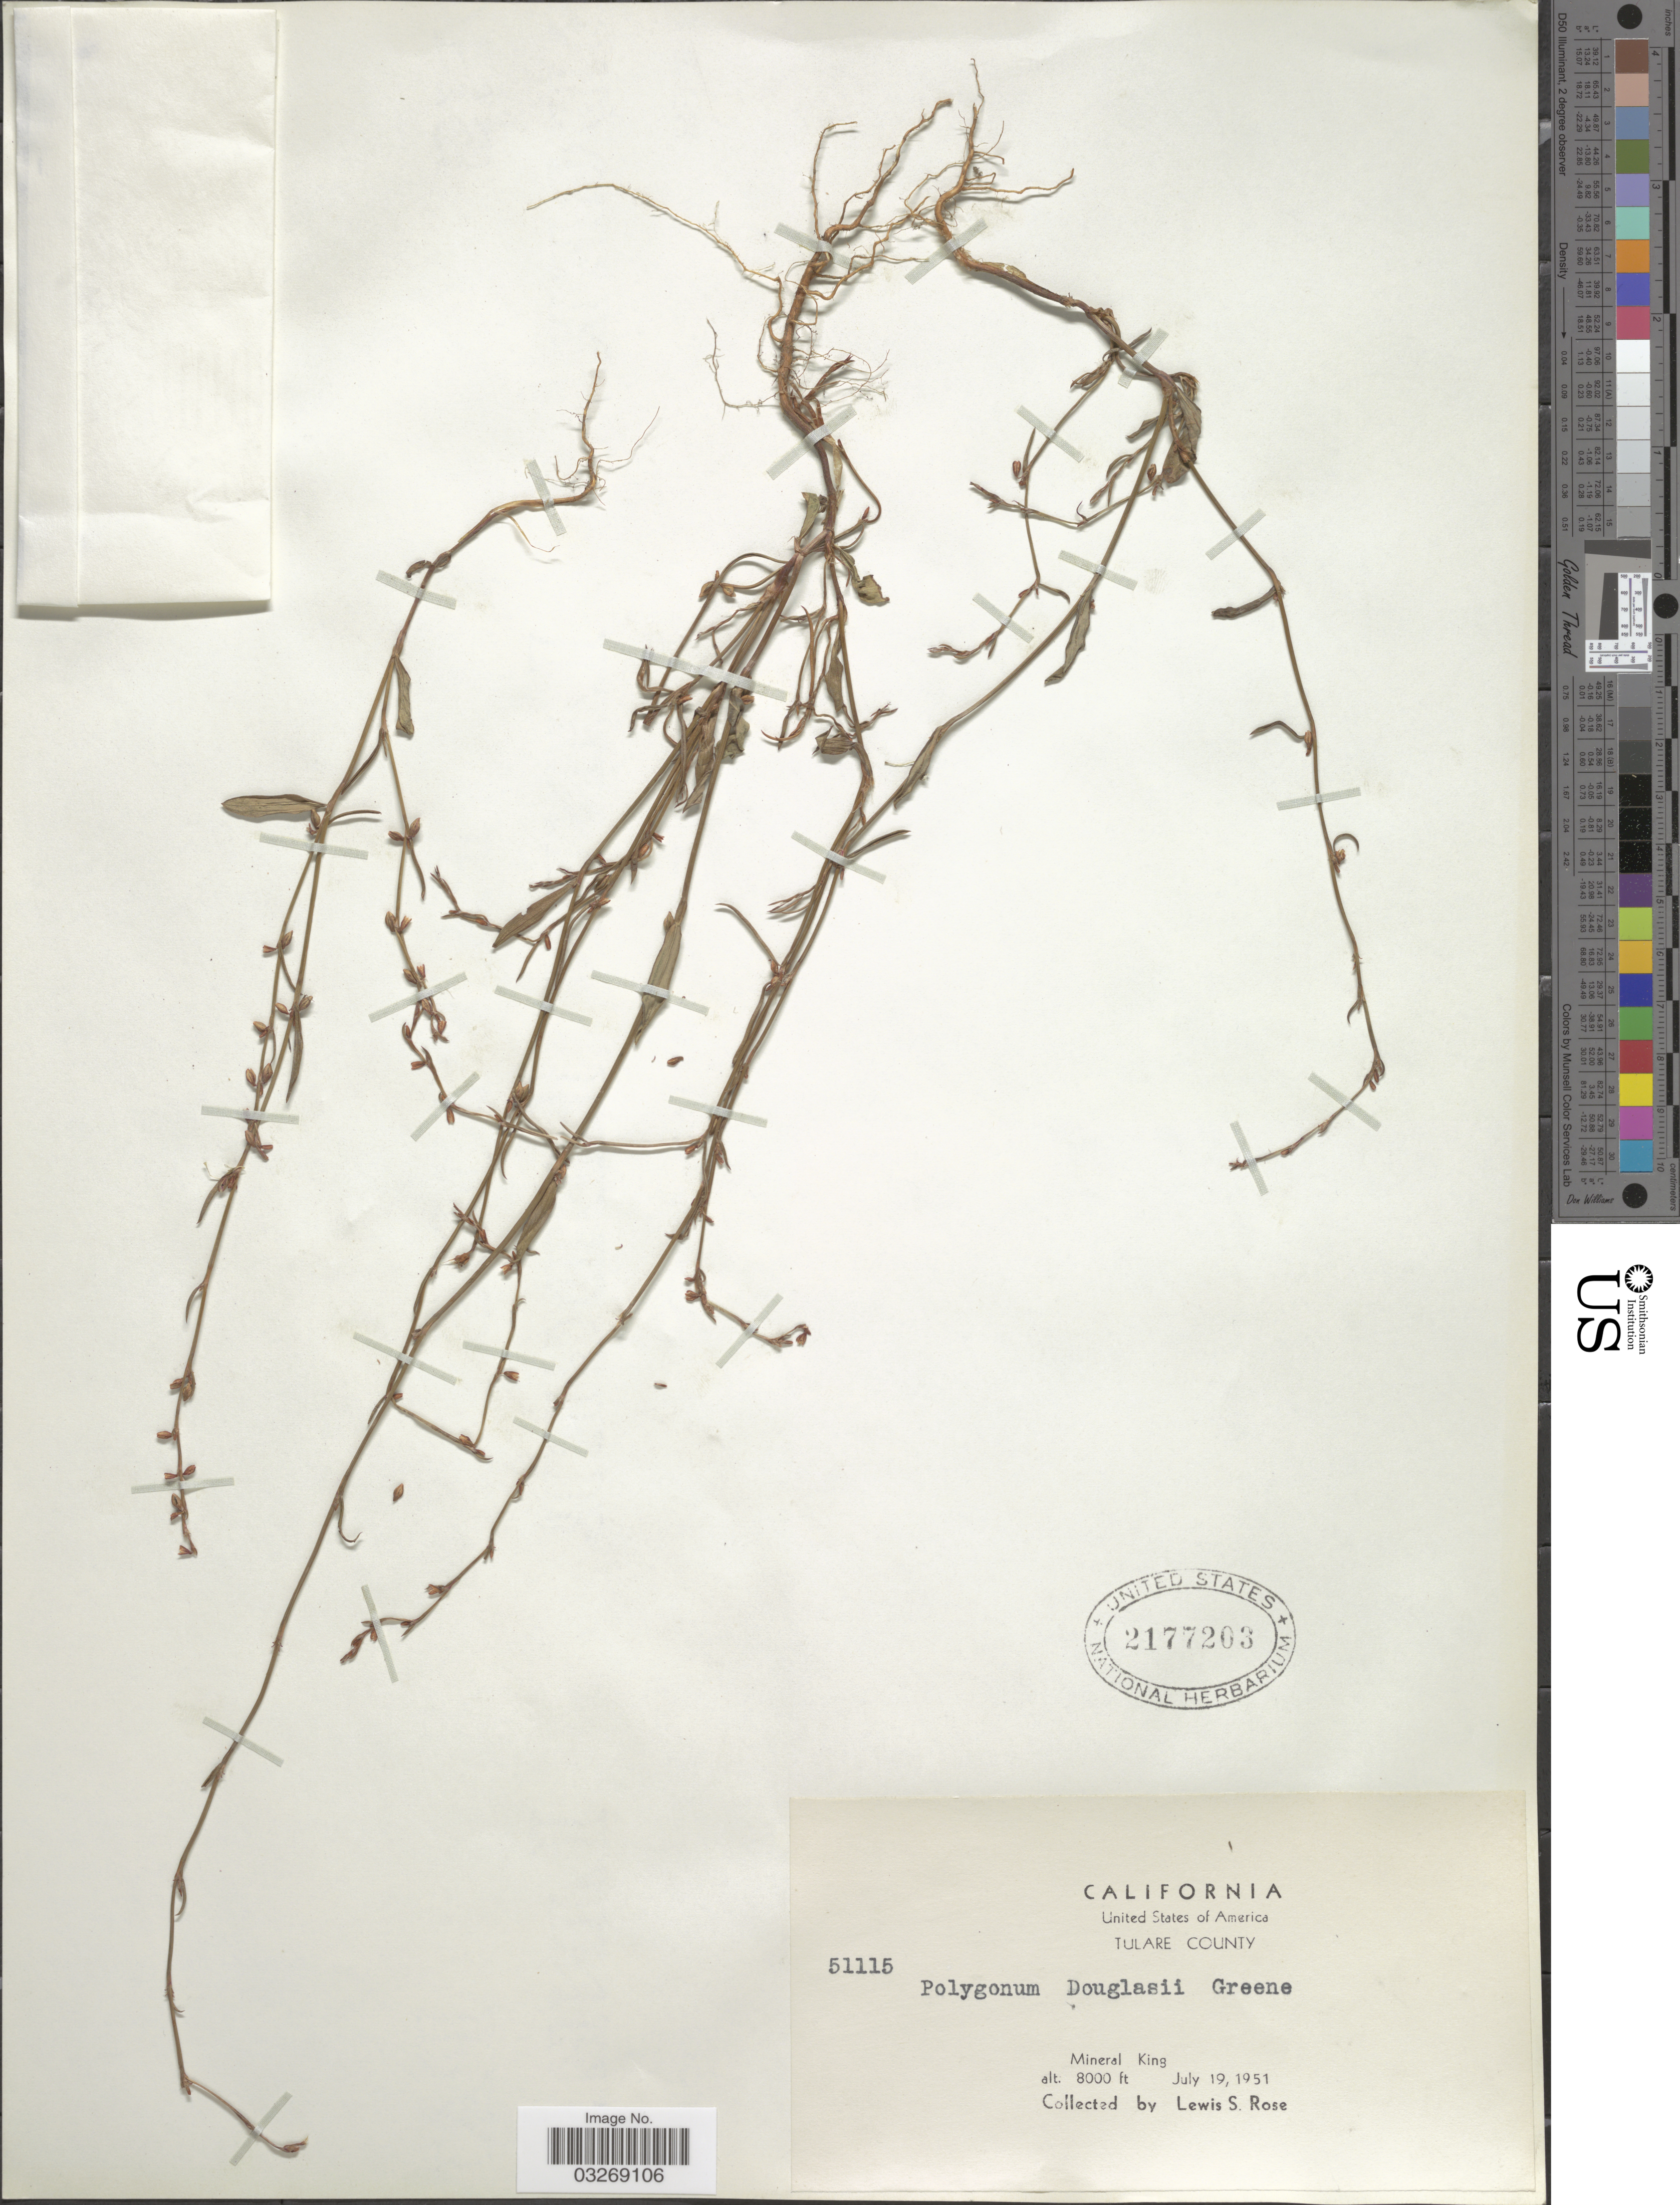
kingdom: Plantae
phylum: Tracheophyta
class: Magnoliopsida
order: Caryophyllales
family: Polygonaceae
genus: Polygonum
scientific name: Polygonum douglasii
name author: Greene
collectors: L. S. Rose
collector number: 51115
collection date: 1951-07-19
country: United States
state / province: California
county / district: Tulare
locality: Tulare County. Mineral King.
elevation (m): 2438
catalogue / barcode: US 2177203